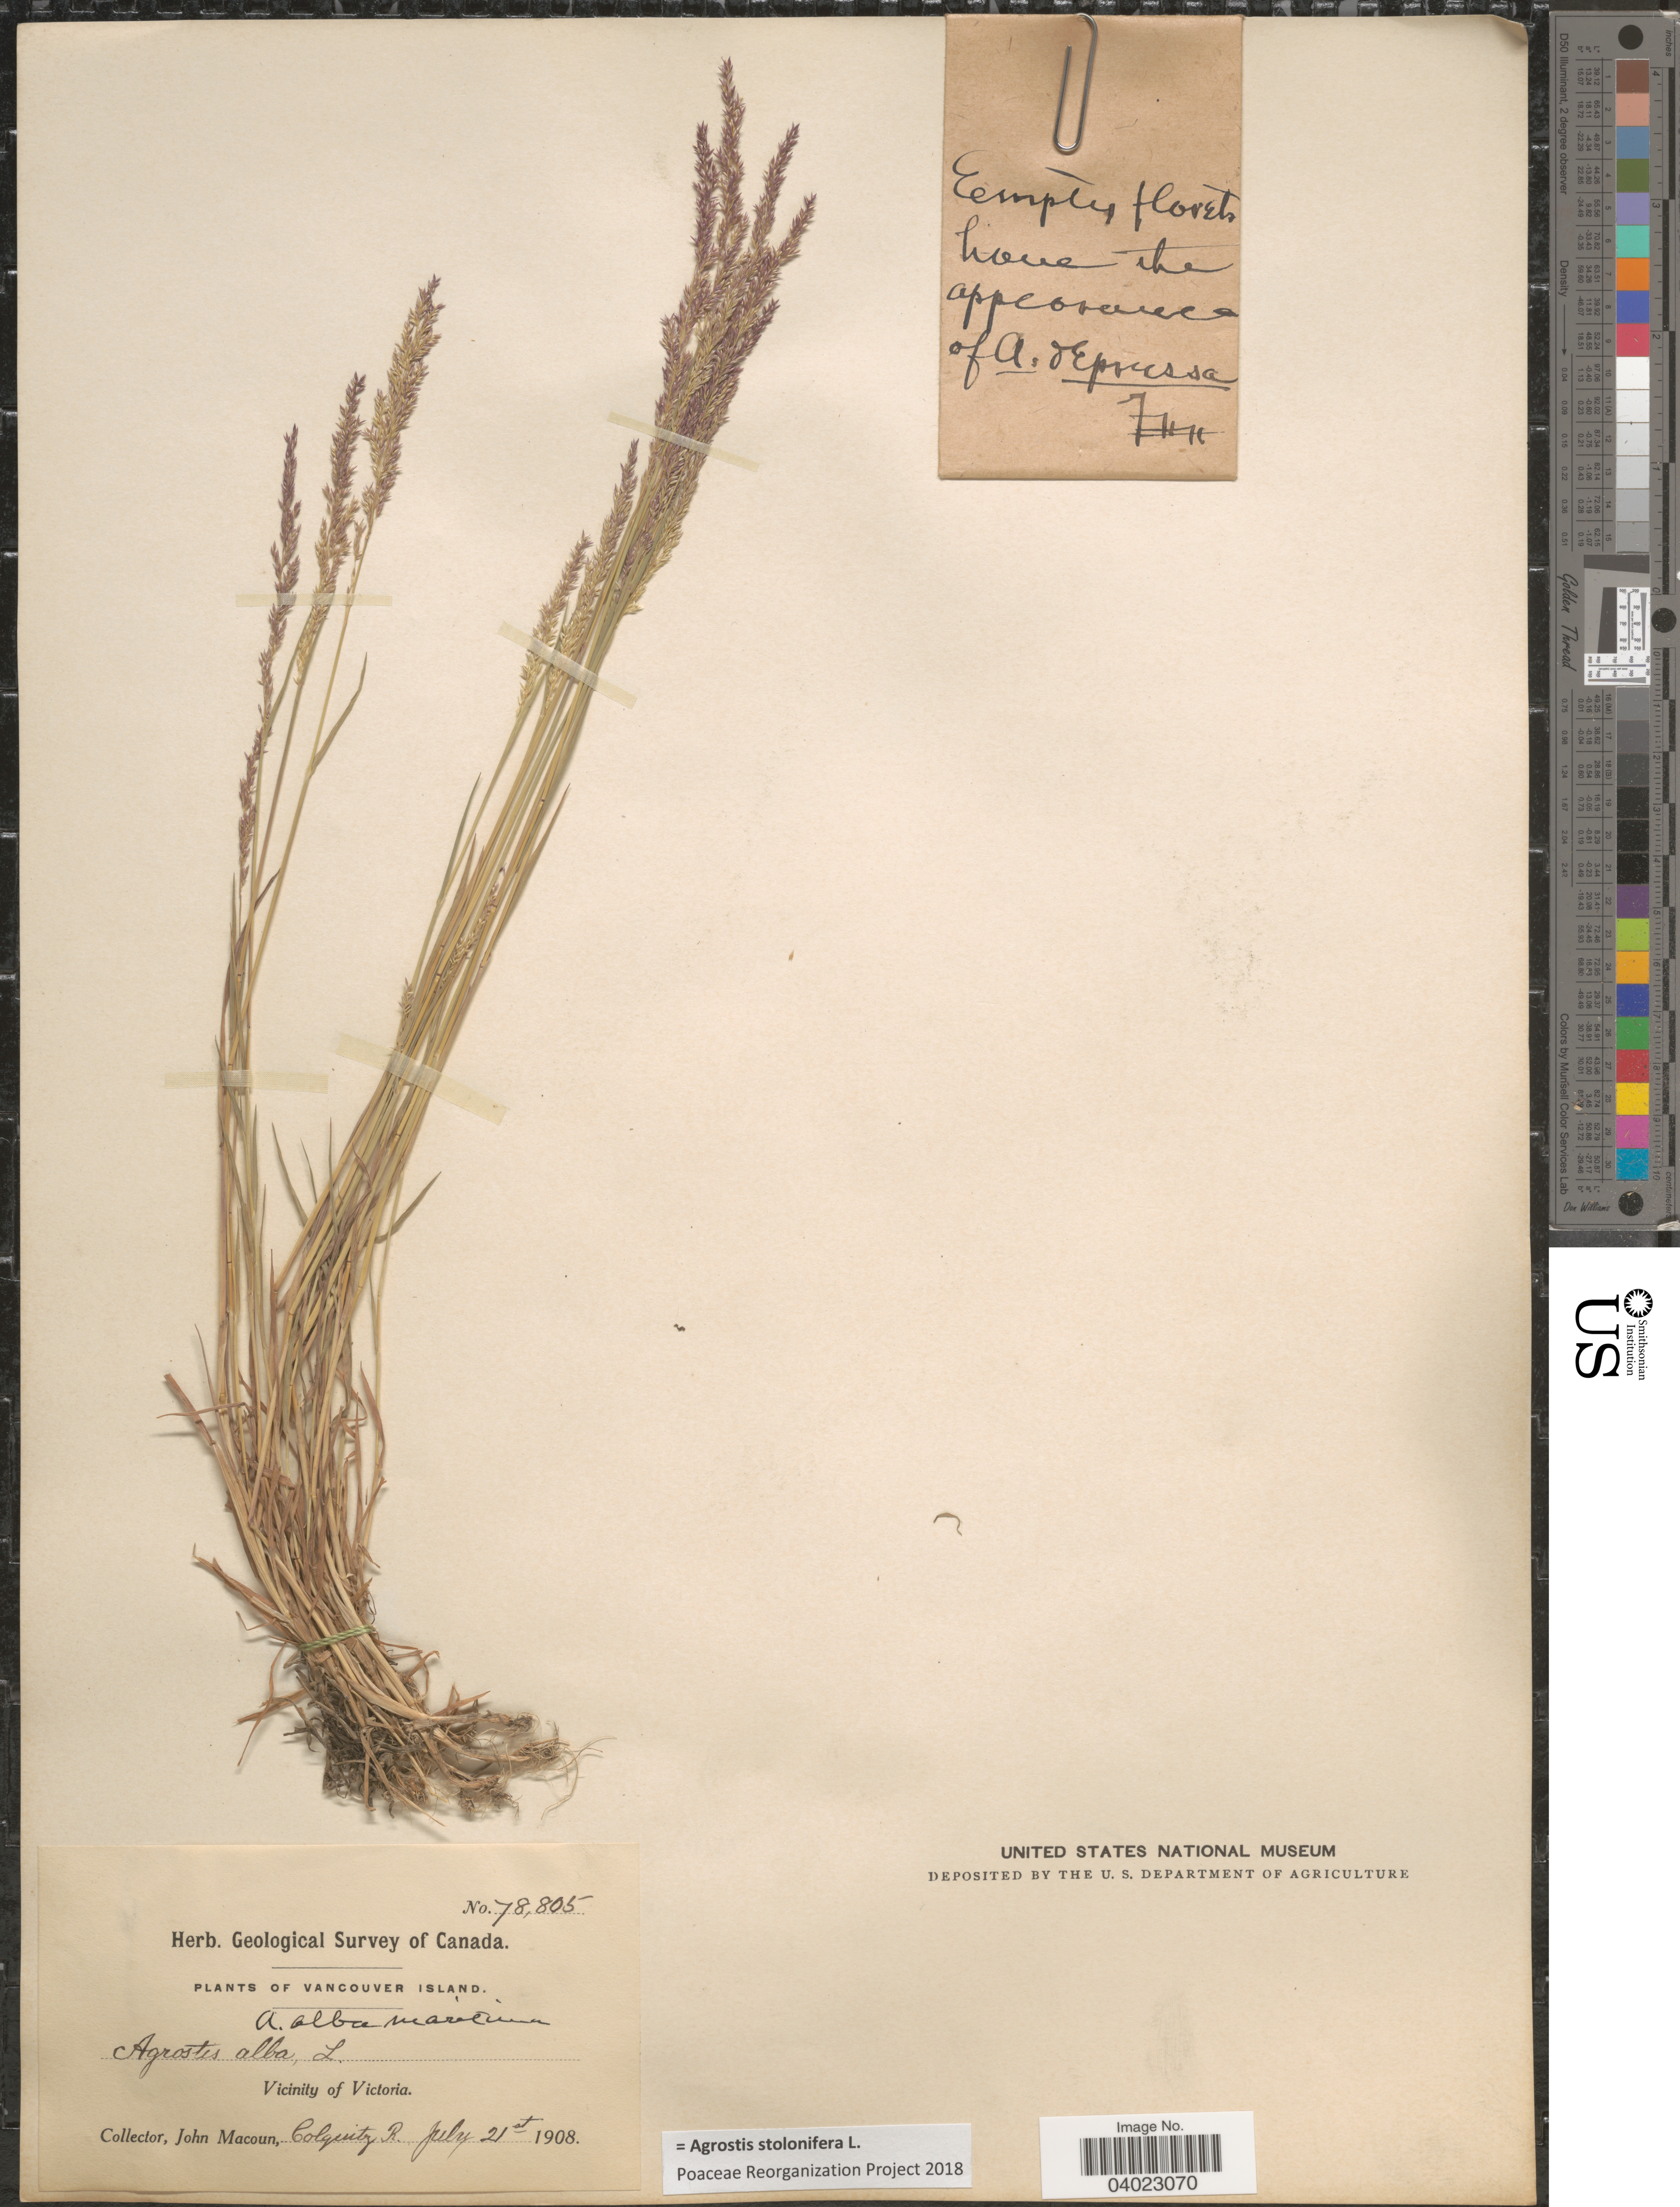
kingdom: Plantae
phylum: Tracheophyta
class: Liliopsida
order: Poales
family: Poaceae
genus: Agrostis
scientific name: Agrostis stolonifera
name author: L.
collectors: J. Macoun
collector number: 78805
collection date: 1908-07-21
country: Canada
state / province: British Columbia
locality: Vancouver Island. Vicinity of Victoria. Colquitz R.